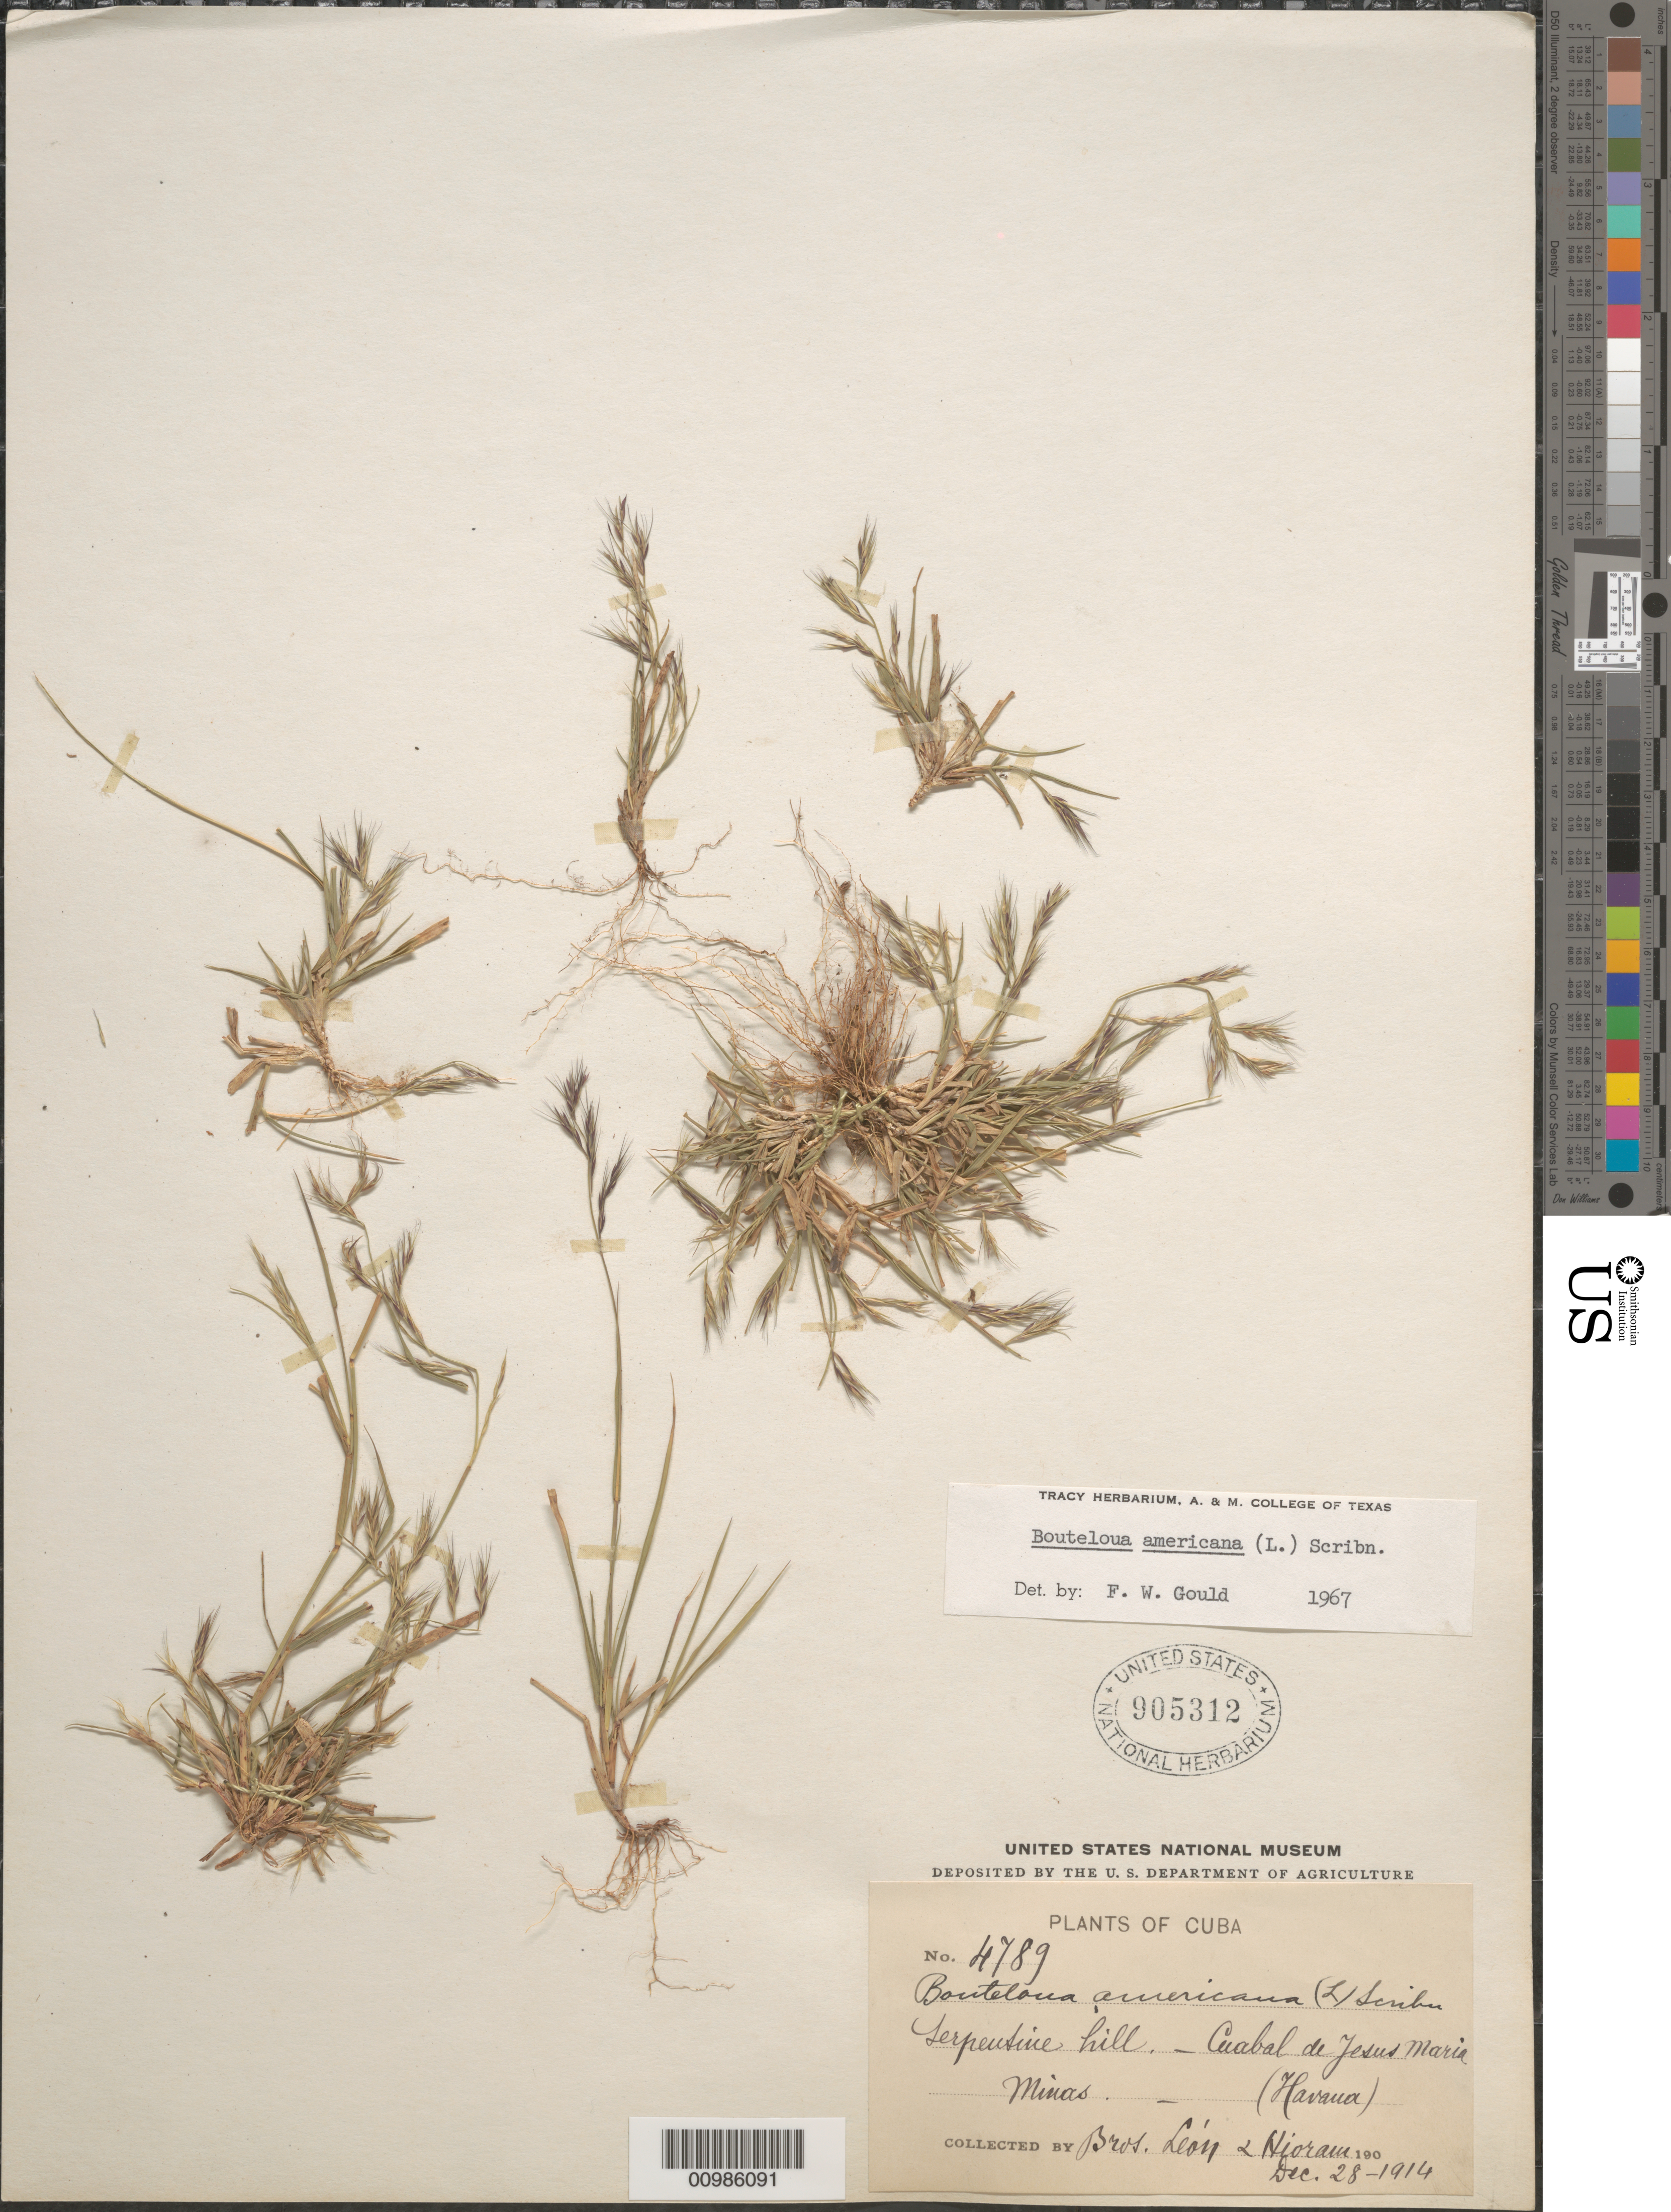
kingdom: Plantae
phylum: Tracheophyta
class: Liliopsida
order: Poales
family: Poaceae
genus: Bouteloua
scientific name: Bouteloua americana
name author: (L.) Scribn.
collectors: Bro. León & Bro. Hioram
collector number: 4789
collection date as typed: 28 Dec 1914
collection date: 1914-12-28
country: Cuba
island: Cuba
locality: Minas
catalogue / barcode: US 905312